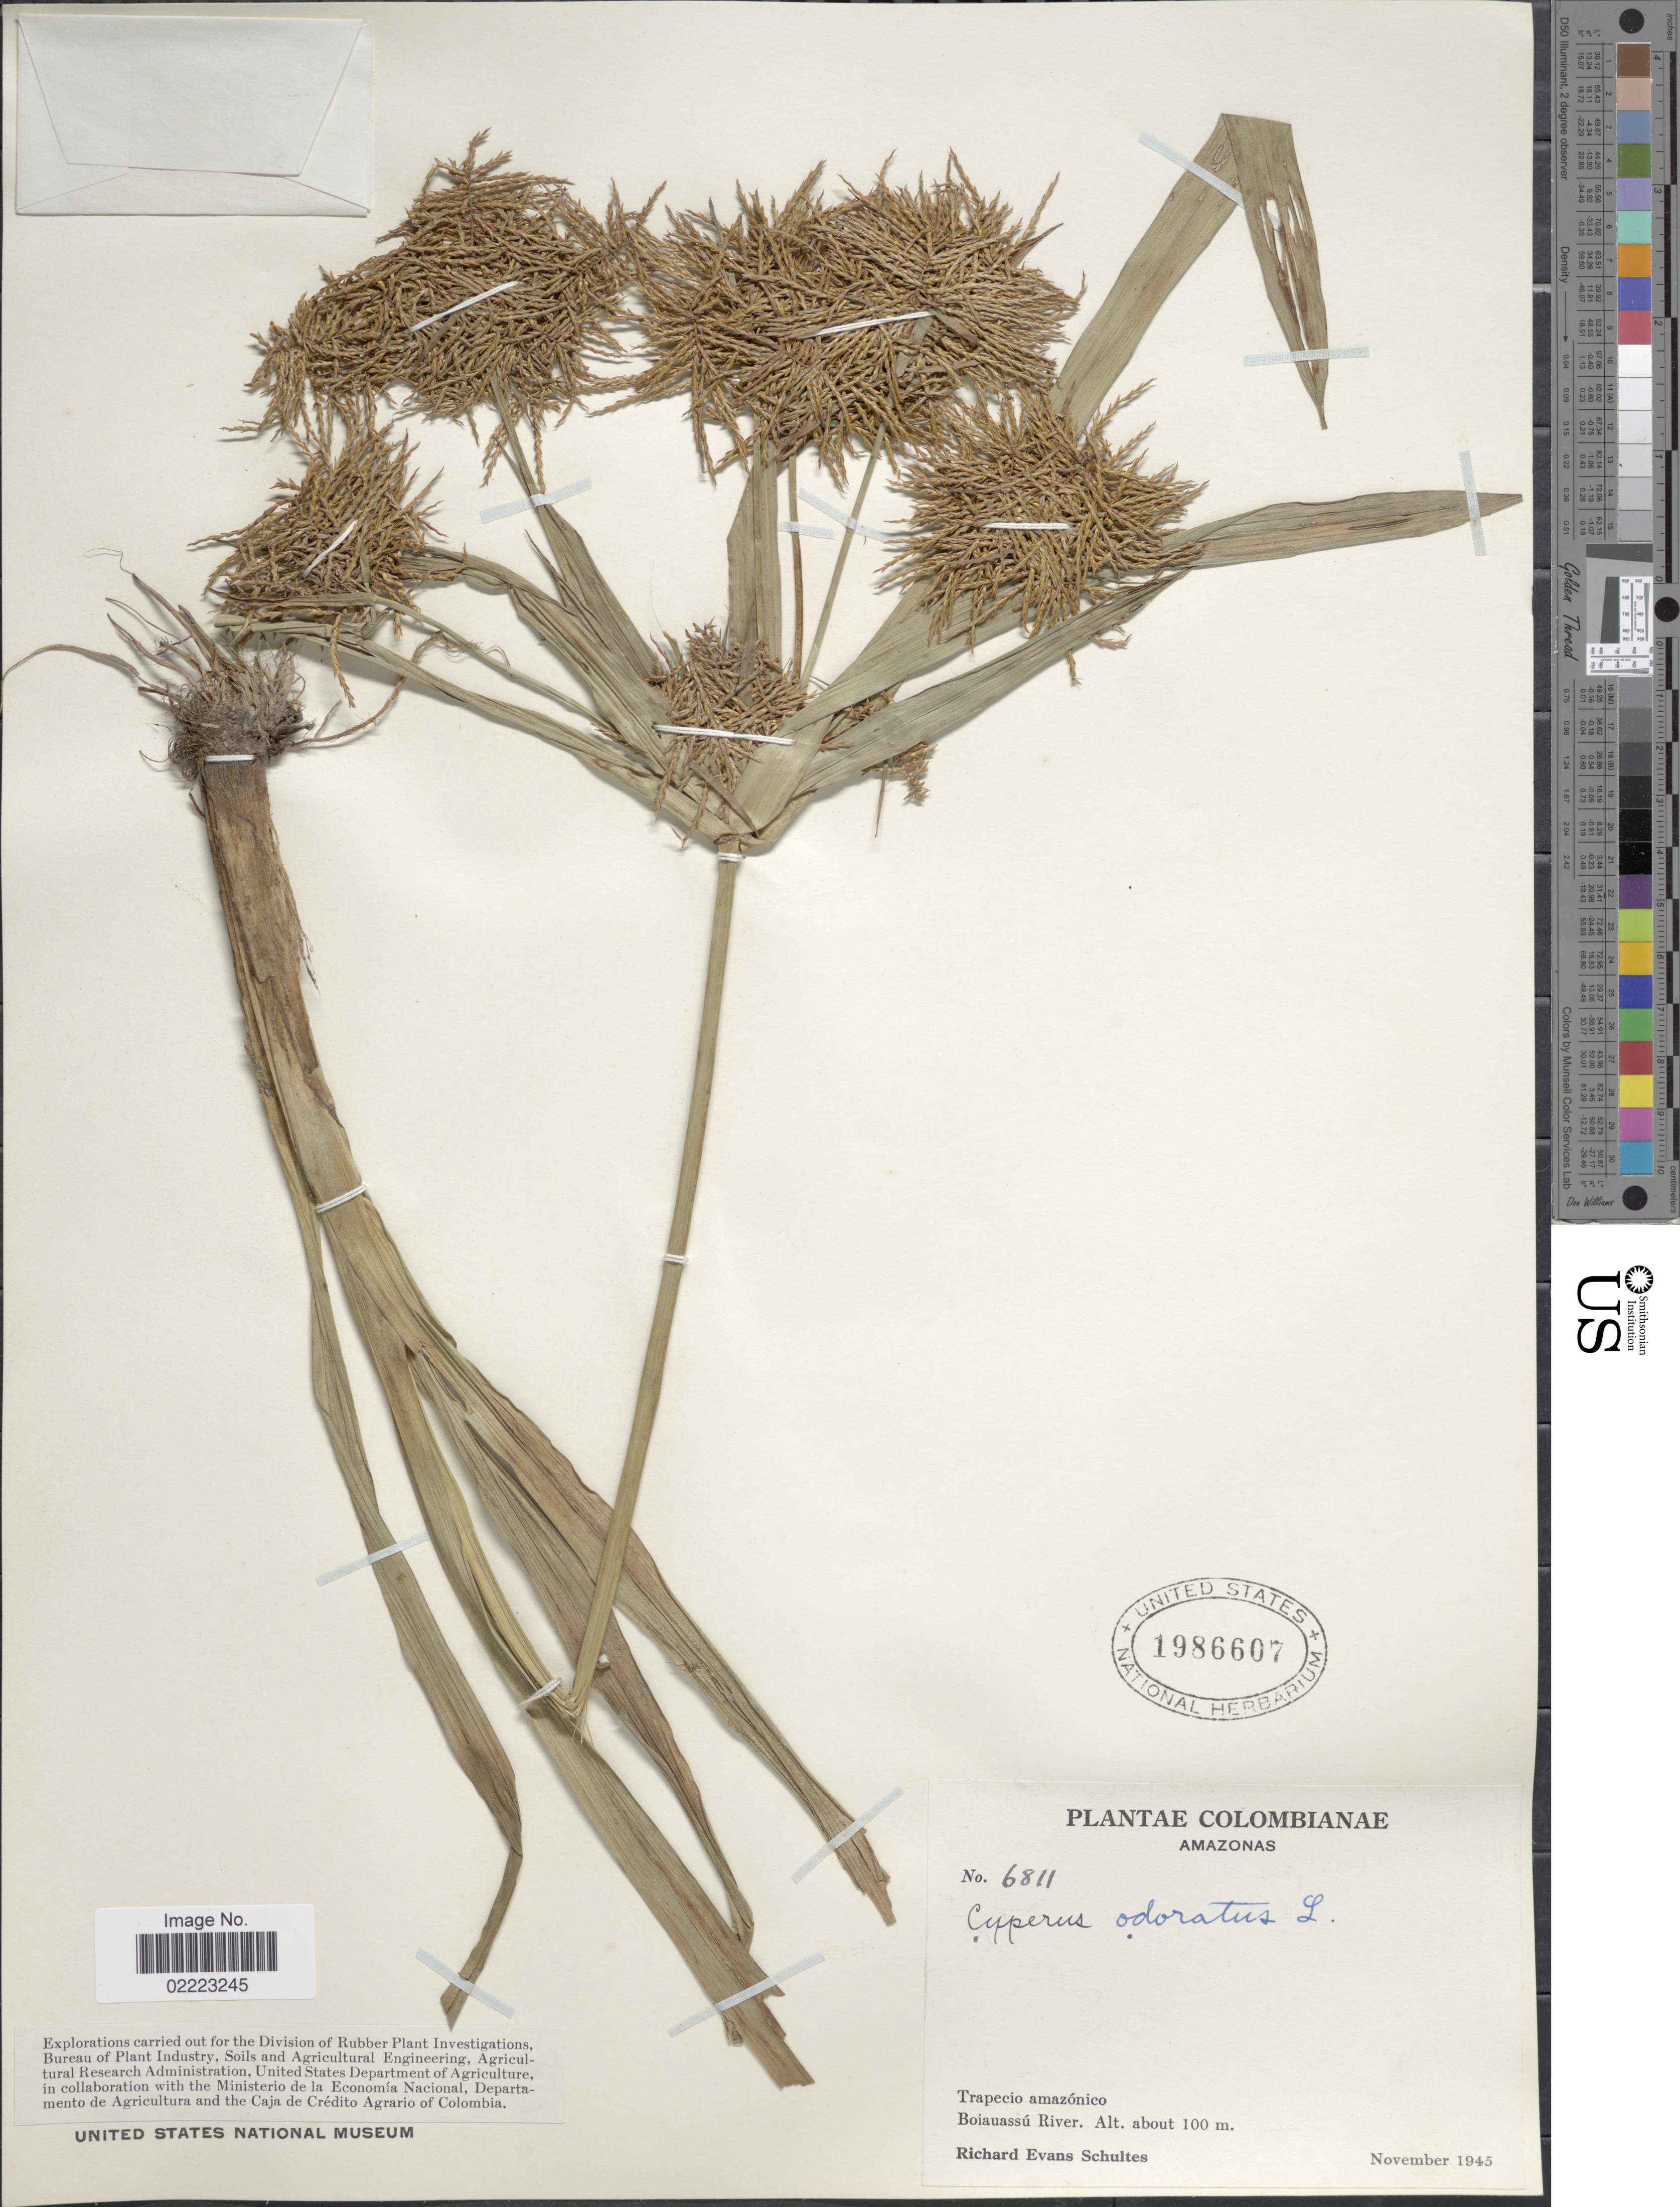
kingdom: Plantae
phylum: Tracheophyta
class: Liliopsida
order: Poales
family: Cyperaceae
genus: Cyperus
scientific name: Cyperus odoratus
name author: L.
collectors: R. E. Schultes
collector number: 6811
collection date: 1945-11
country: Colombia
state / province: Amazônas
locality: Trapecio amazónico, Boiauassú River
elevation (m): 100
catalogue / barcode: US 1986607